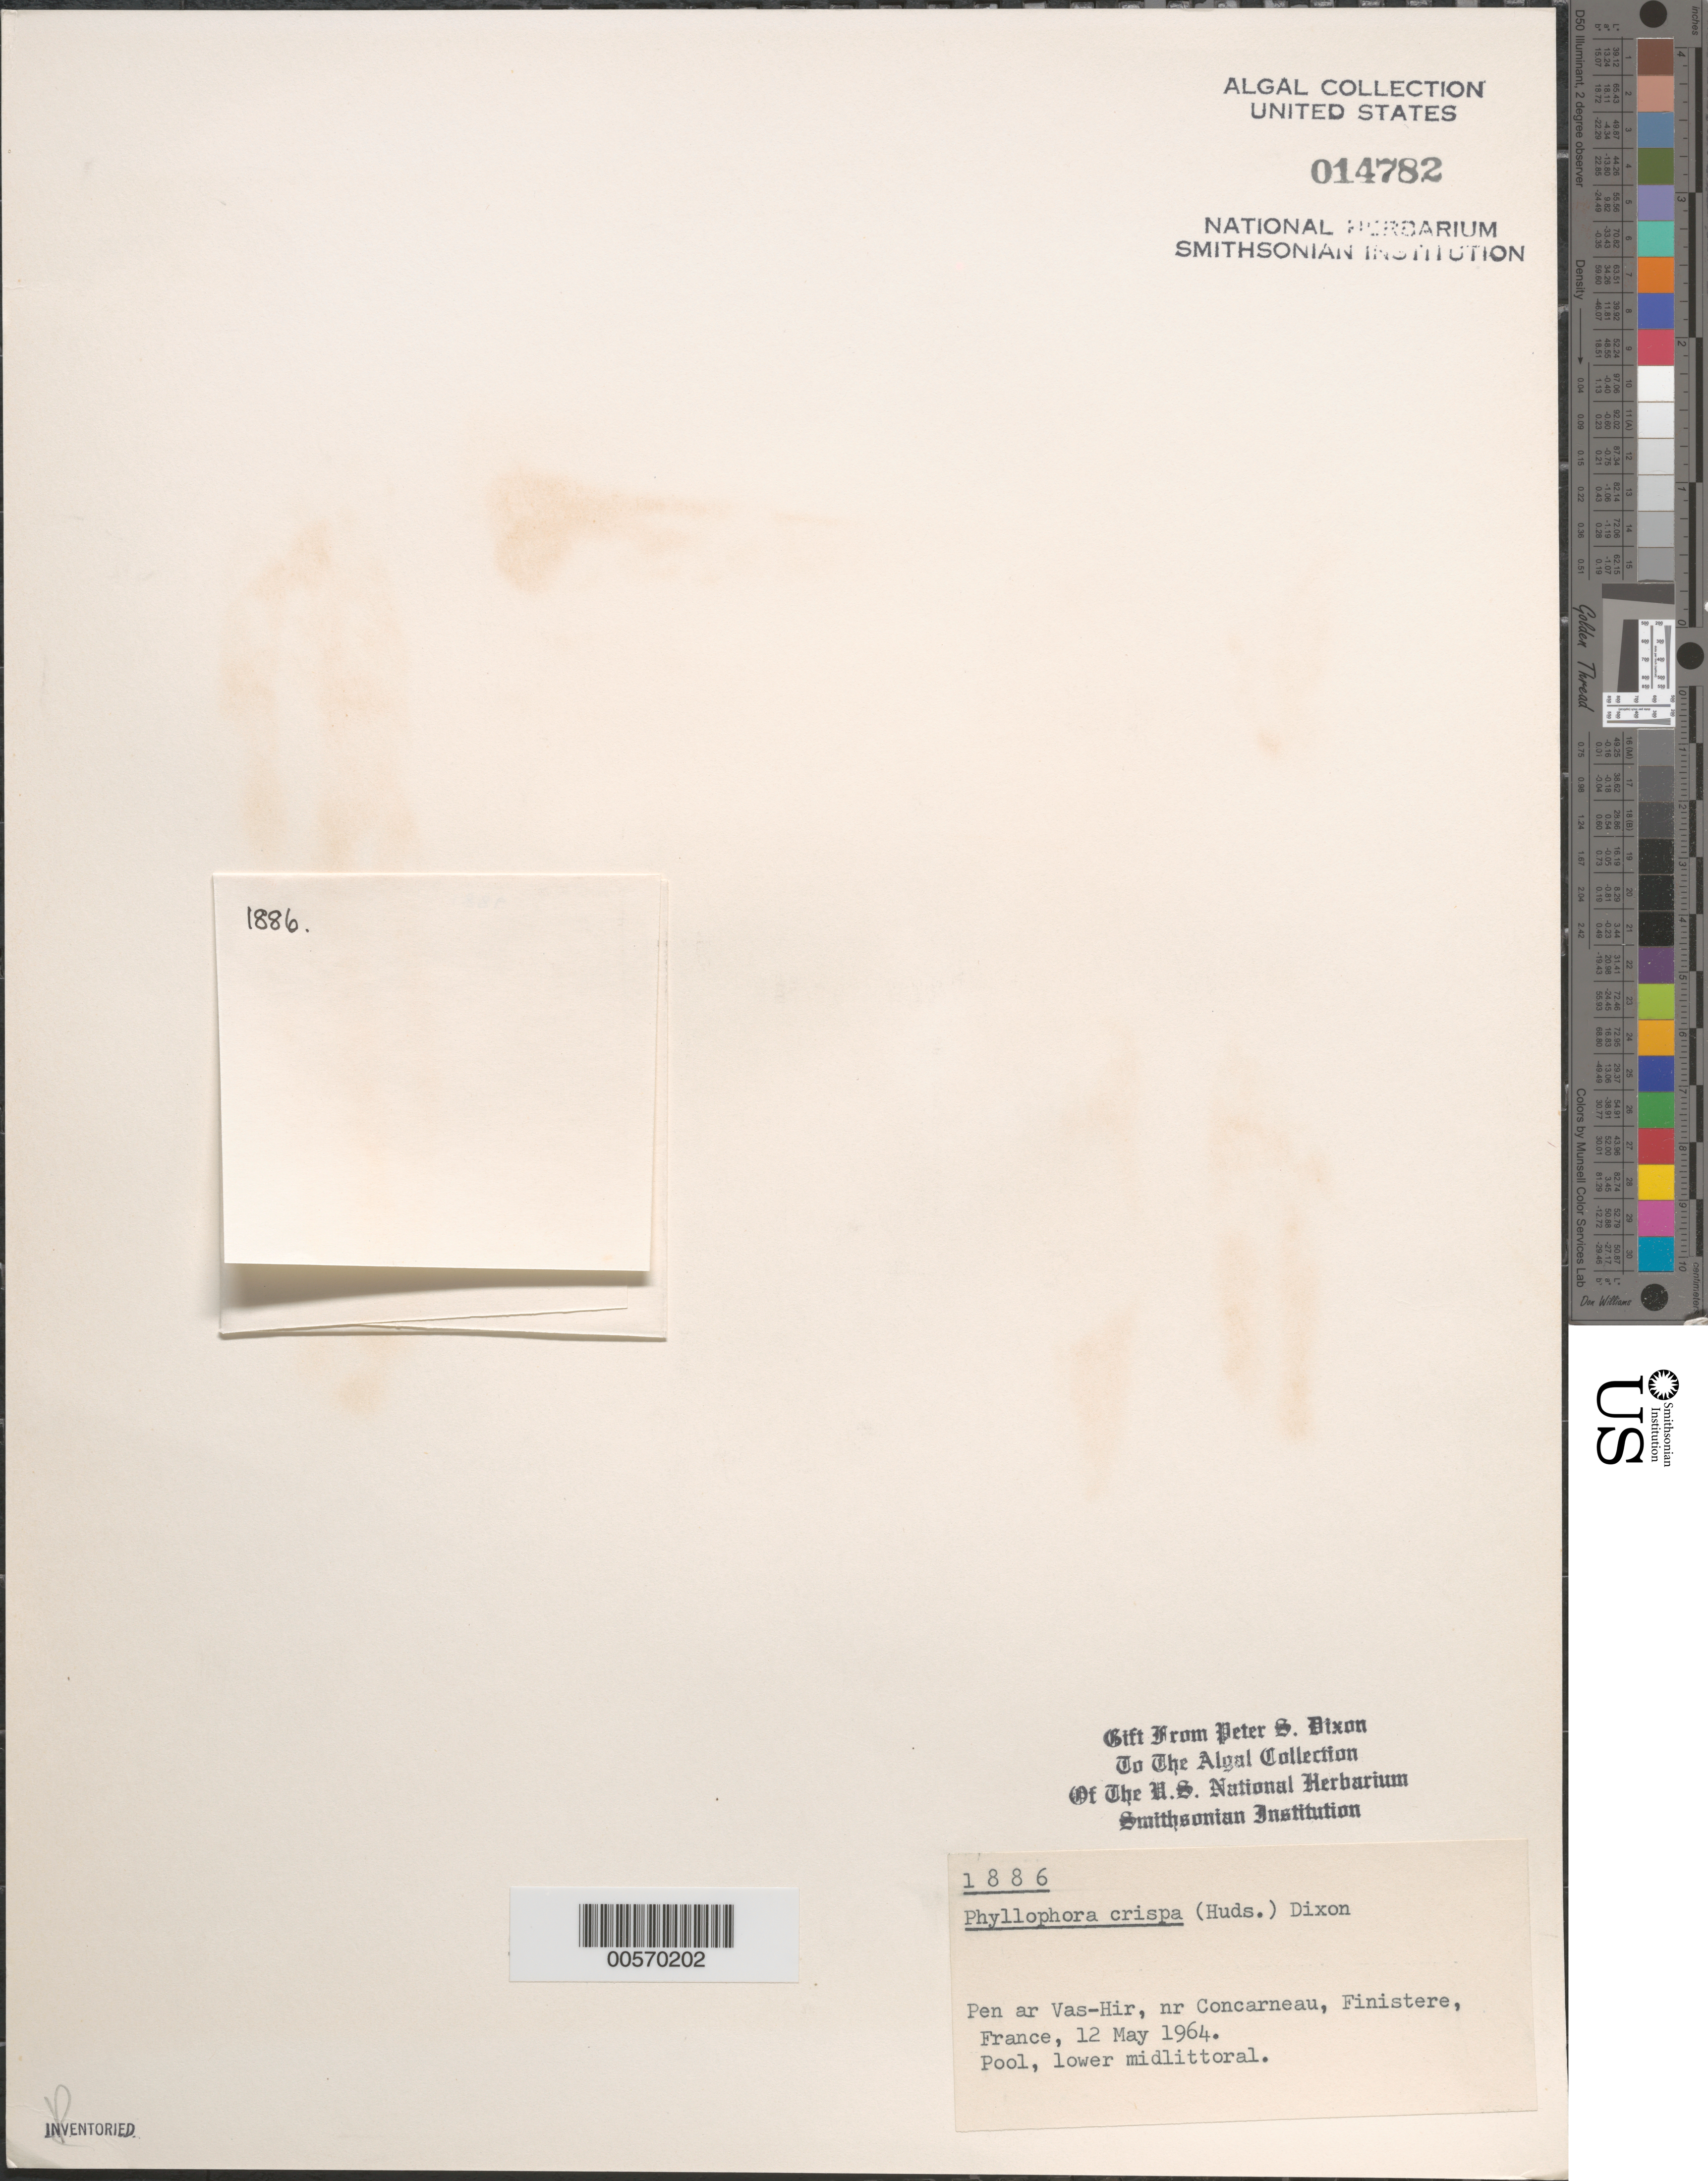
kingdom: Plantae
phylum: Rhodophyta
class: Florideophyceae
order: Gigartinales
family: Phyllophoraceae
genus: Phyllophora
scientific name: Phyllophora crispa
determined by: Dixon, P. S.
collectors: P. S. Dixon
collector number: PSD 1886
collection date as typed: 12 May 1964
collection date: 1964-05-12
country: France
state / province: Bretagne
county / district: Finistère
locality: Pen ar vas-hir, near concarneau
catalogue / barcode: US 14782